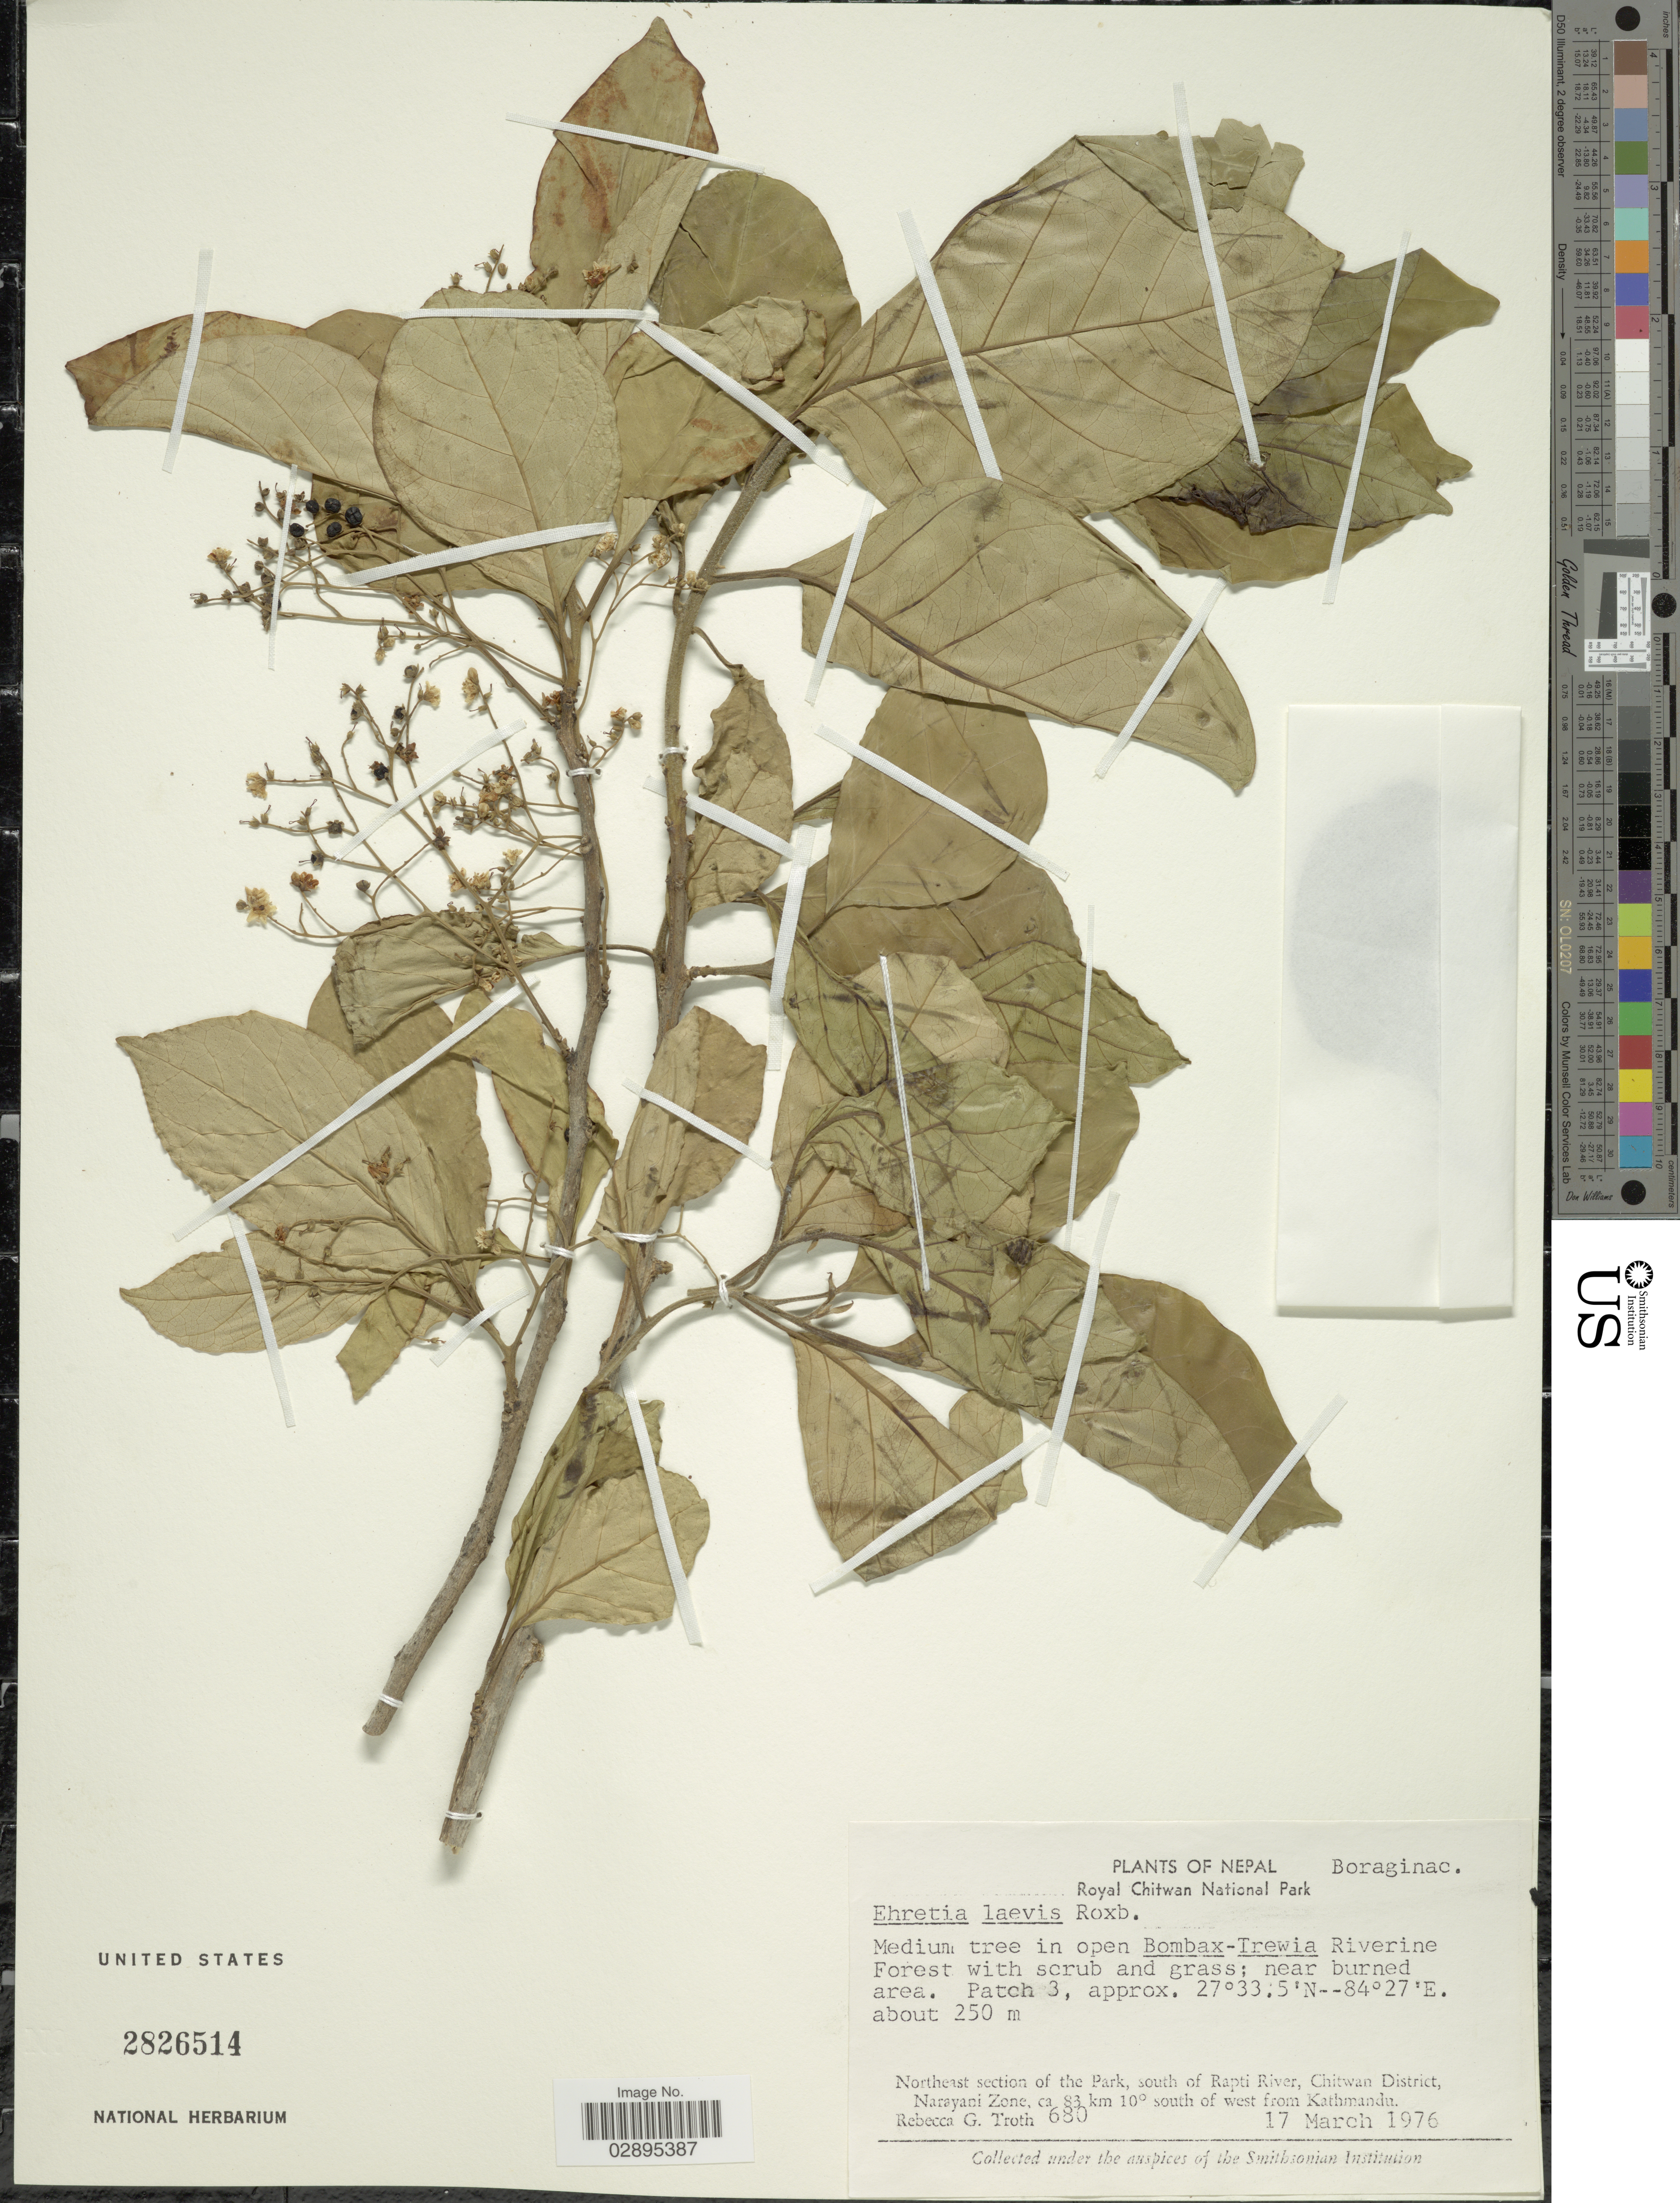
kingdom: Plantae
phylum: Tracheophyta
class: Magnoliopsida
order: Boraginales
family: Ehretiaceae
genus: Ehretia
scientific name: Ehretia laevis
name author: Roxb.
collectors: R. Troth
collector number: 680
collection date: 1976-03-17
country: Nepal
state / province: Narayani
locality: Royal Chitwan National Park. Northeast section of the Park, south of Rapti River, Chitwan District, Narayani Zone, ca 83 km 10° south of west from Kathmandu.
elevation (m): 250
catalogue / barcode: US 2826514